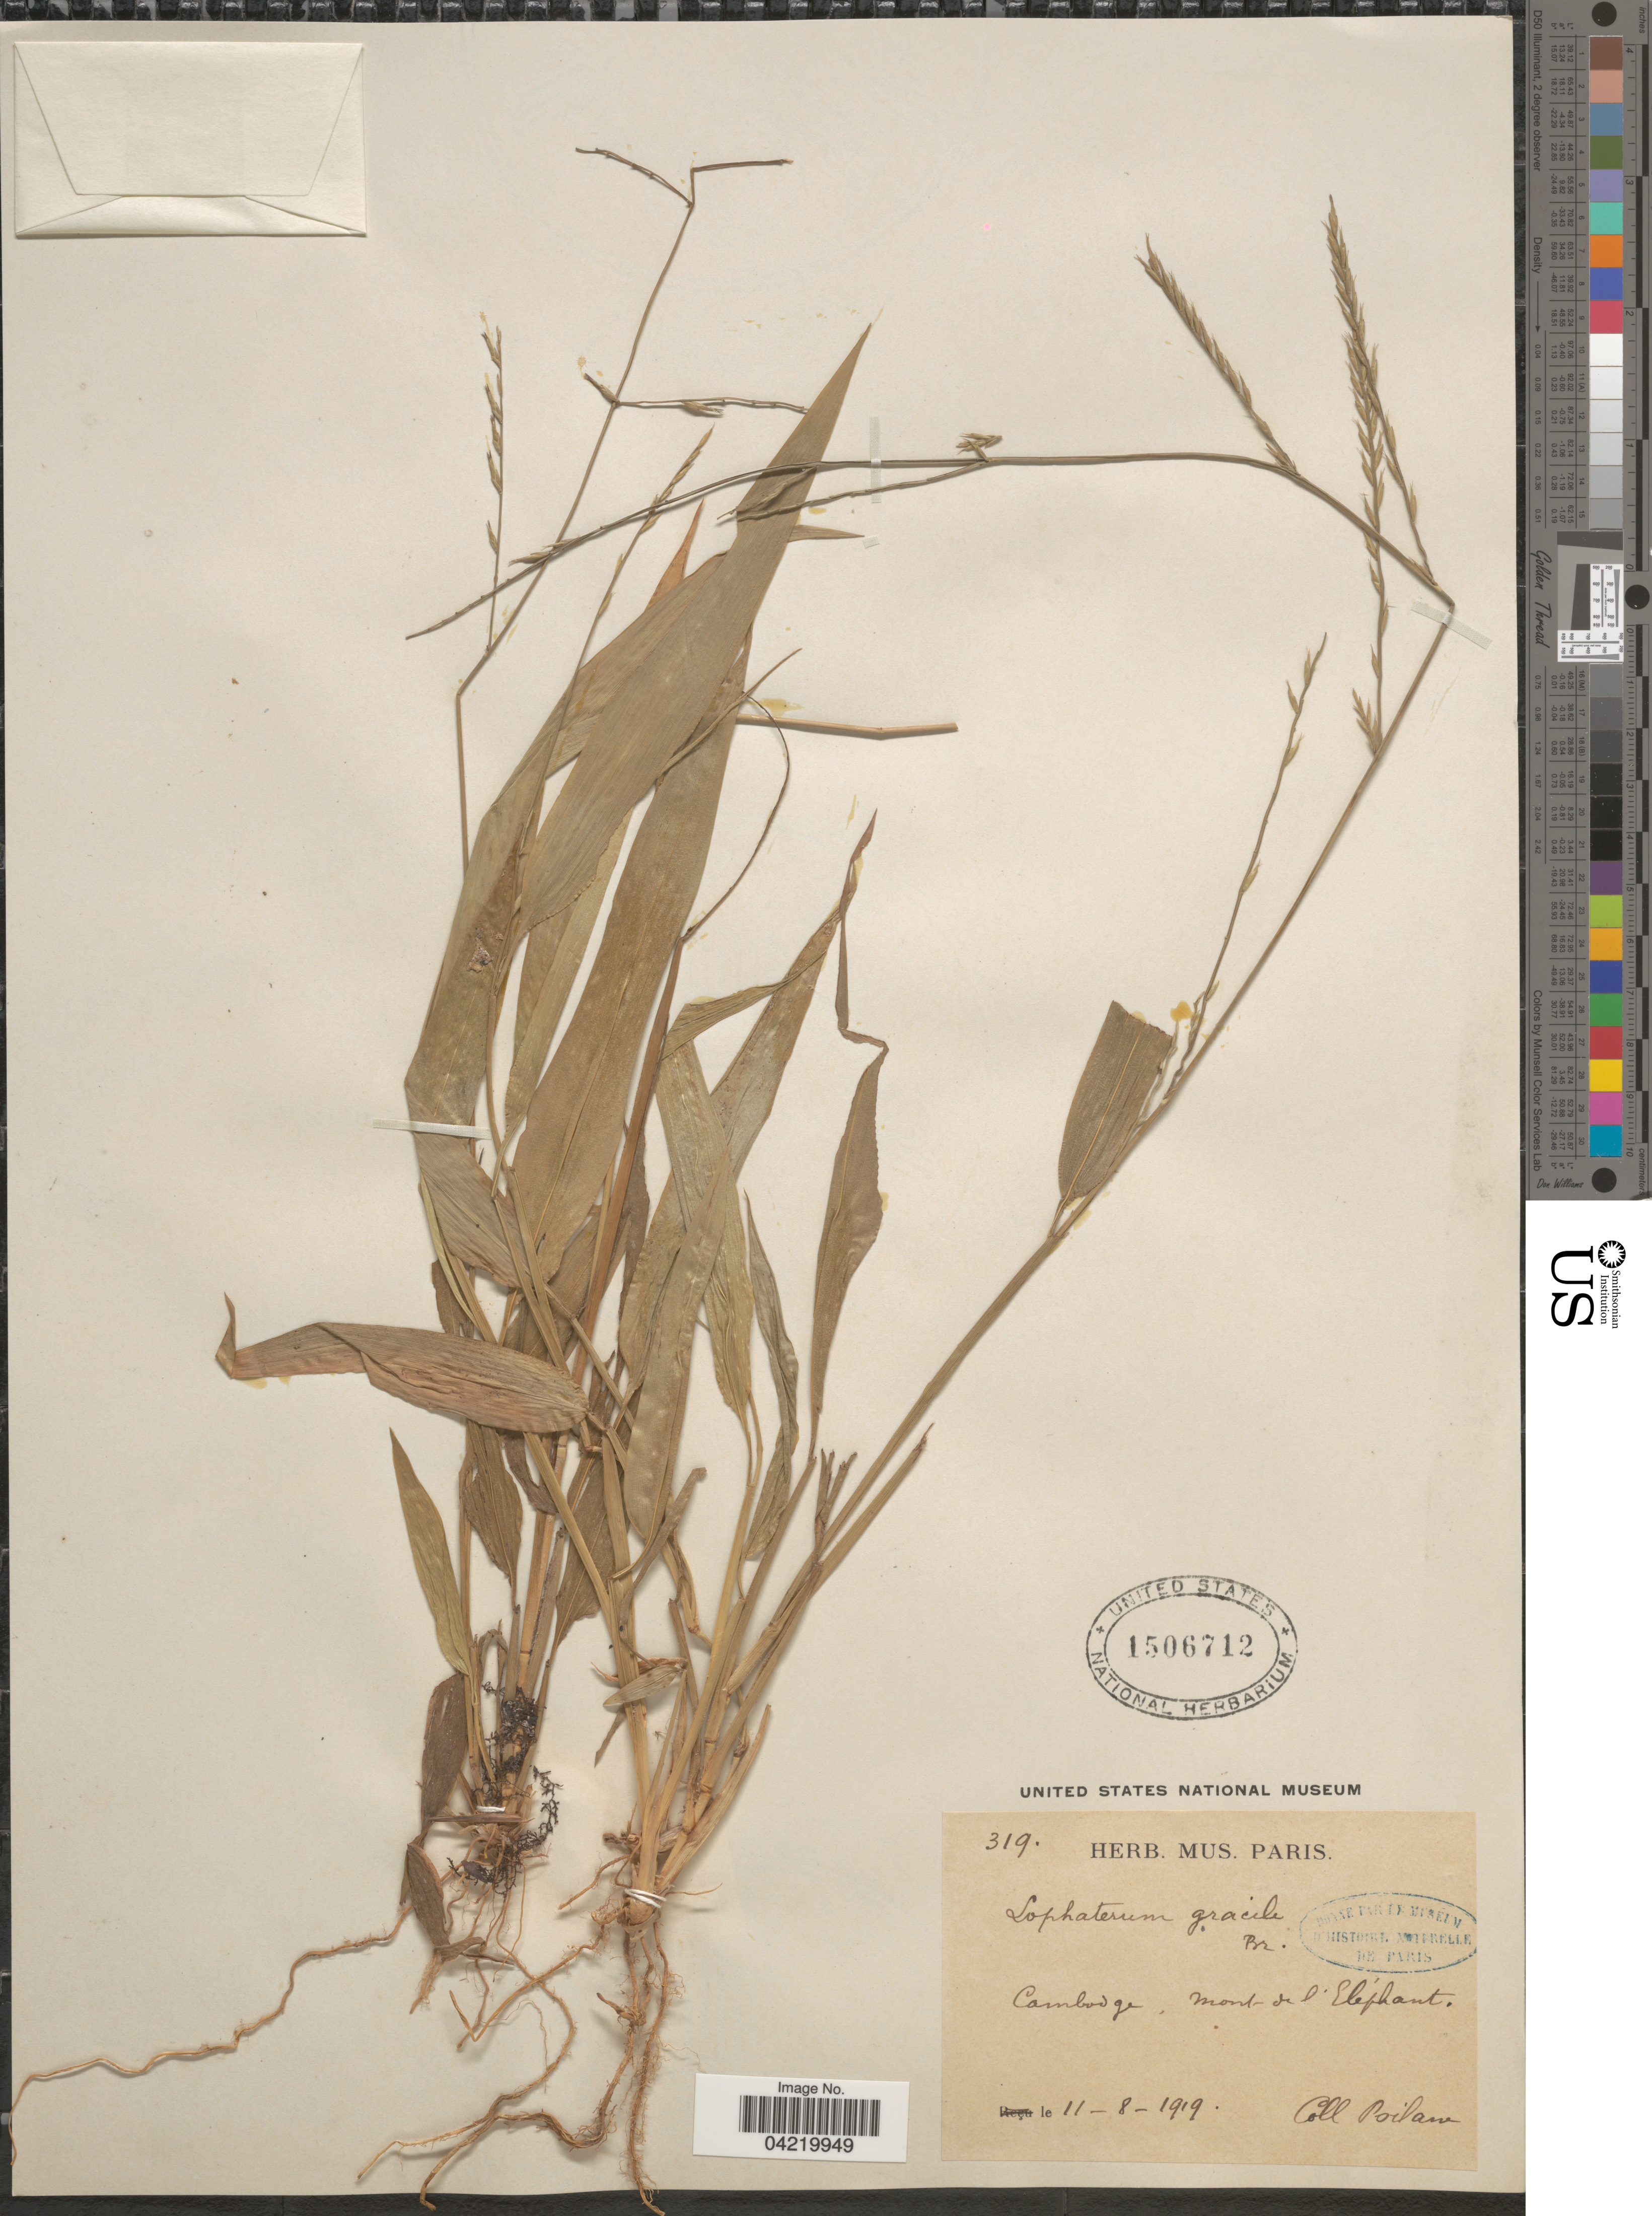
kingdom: Plantae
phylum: Tracheophyta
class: Liliopsida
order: Poales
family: Poaceae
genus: Lophatherum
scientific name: Lophatherum gracile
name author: Brongn.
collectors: -. Poilane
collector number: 319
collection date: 1919-08-11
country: Cambodia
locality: Cambodge, mont de l'Eléphant.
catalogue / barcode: US 1506712